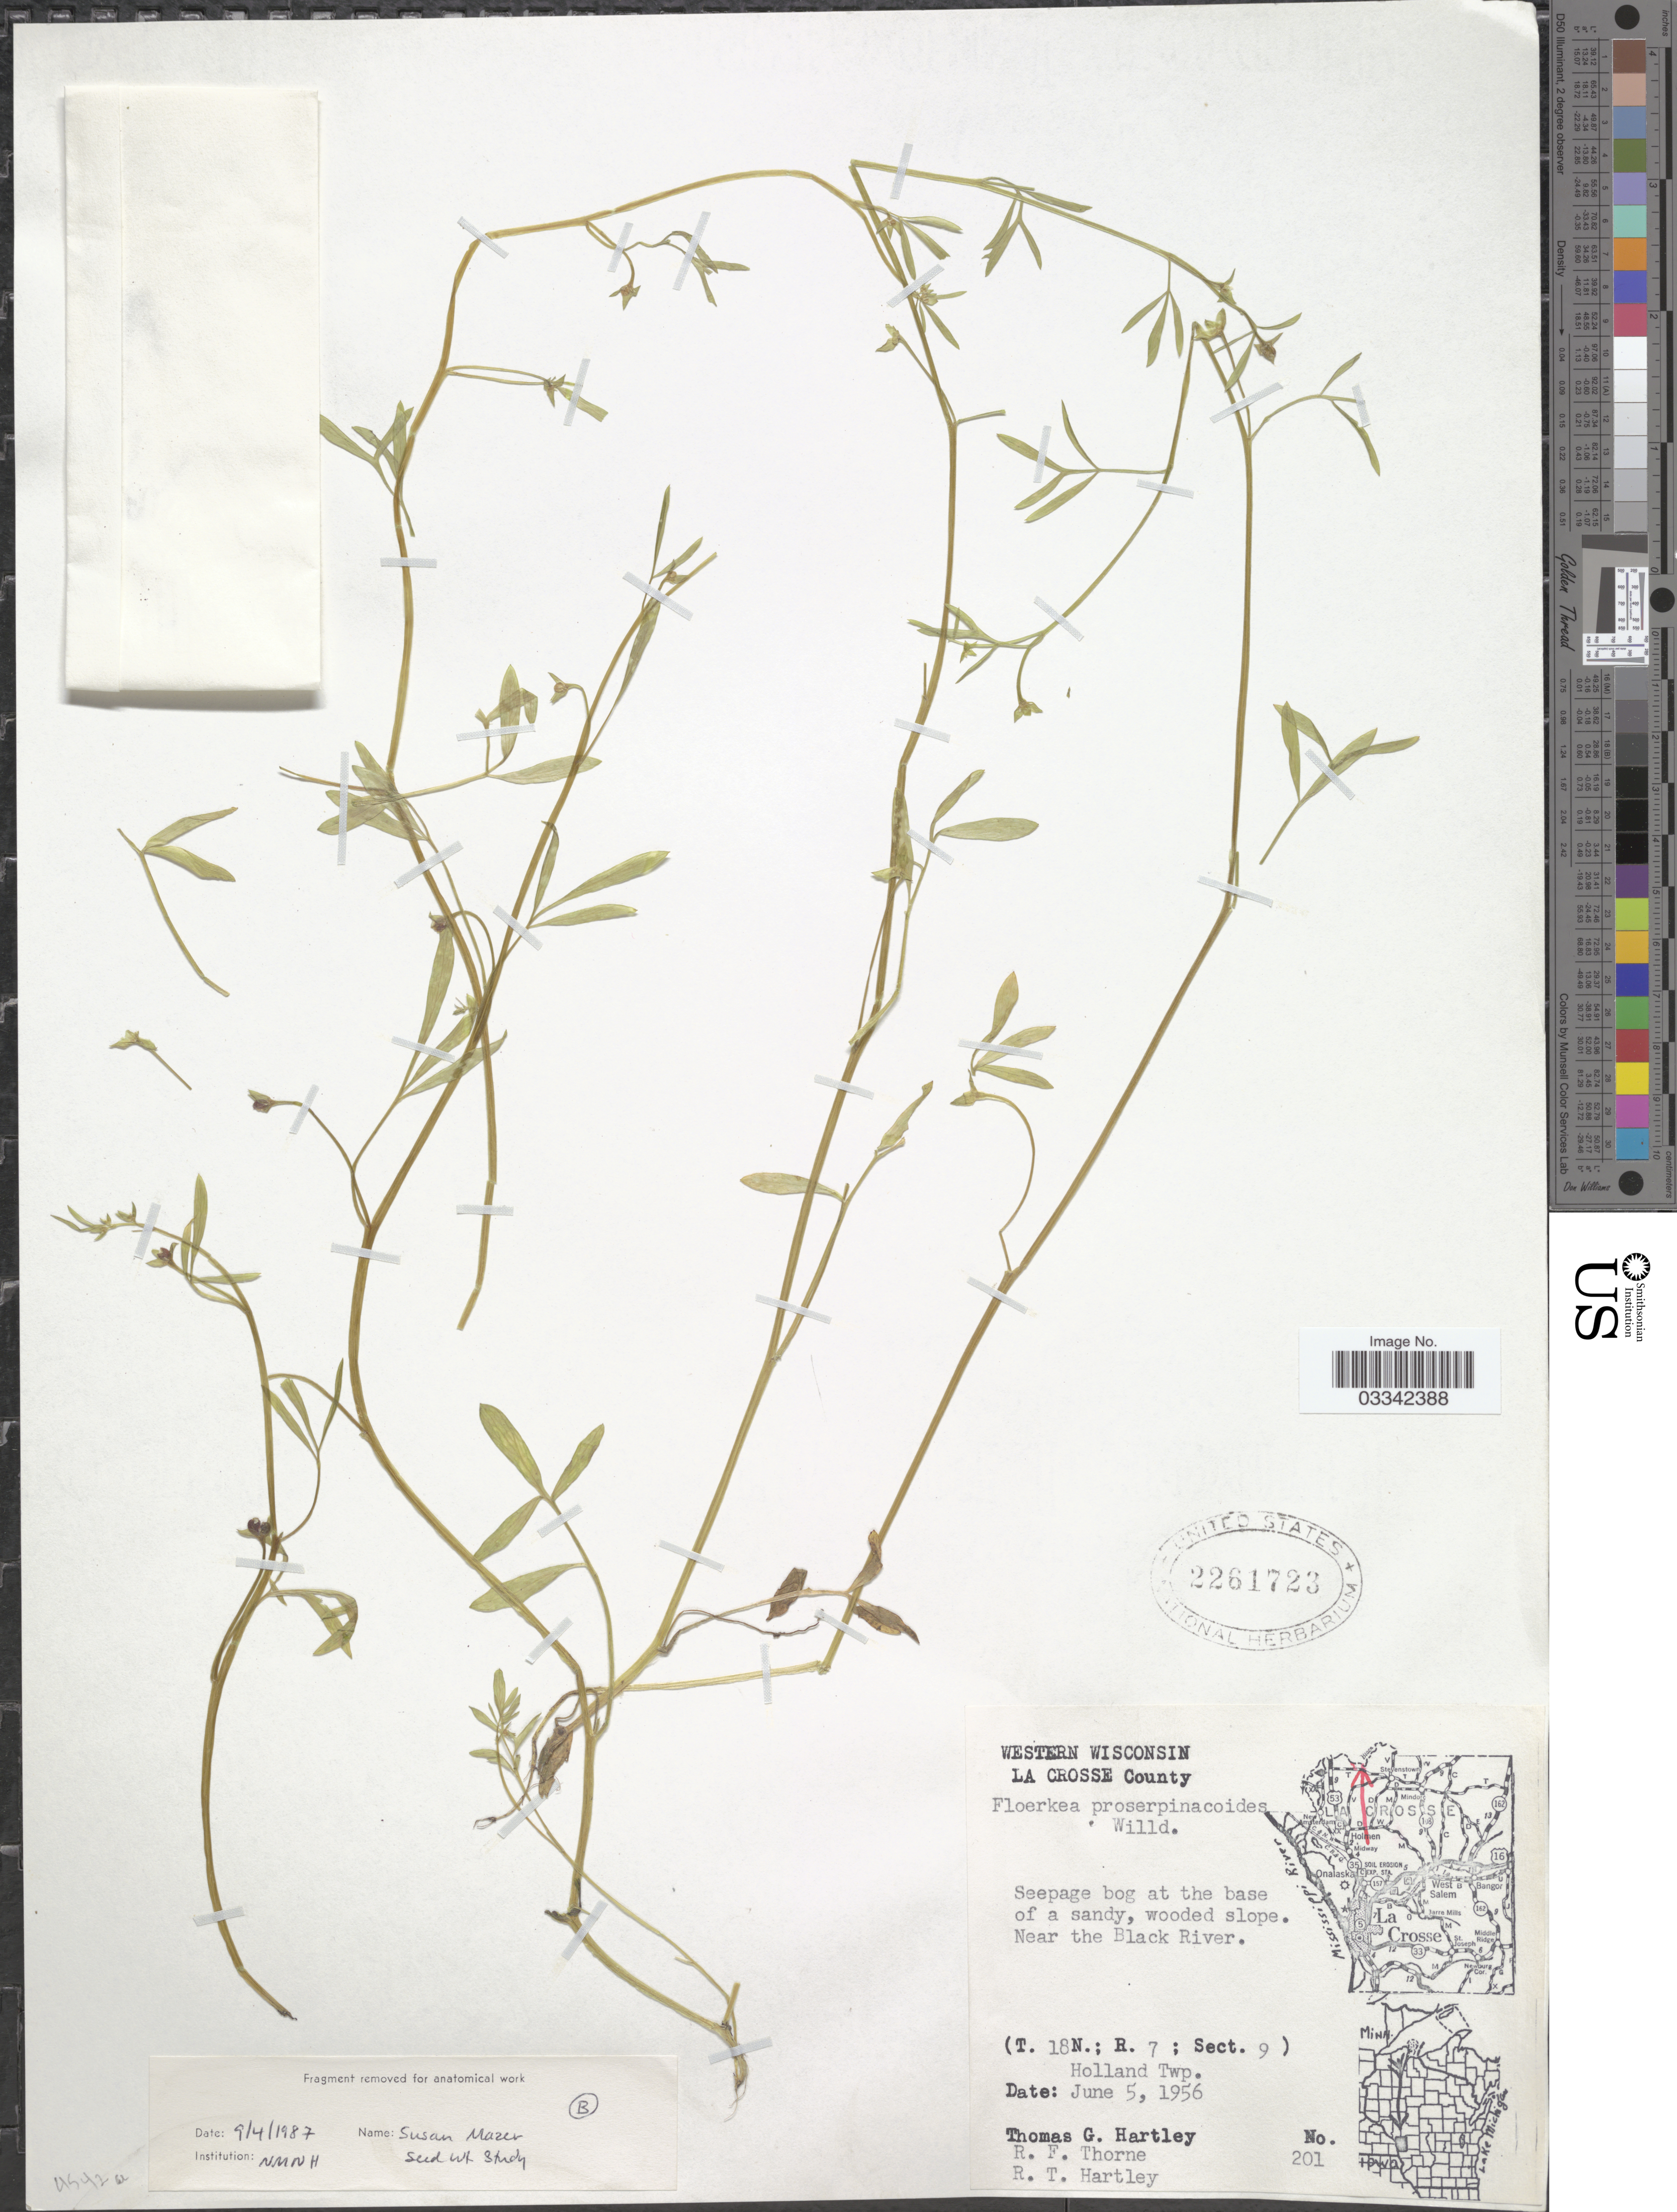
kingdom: Plantae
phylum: Tracheophyta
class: Magnoliopsida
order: Brassicales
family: Limnanthaceae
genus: Floerkea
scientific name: Floerkea proserpinacoides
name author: Willd.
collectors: T. G. Hartley, R. Throne & R. T. Hartley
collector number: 201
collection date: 1956-06-05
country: United States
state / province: Wisconsin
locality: Western Wisconsin. La Crosse County. Near the Black River. (T. 18N.; R. 7 ; Sect. 9) Holland Twp.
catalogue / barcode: US 2261723